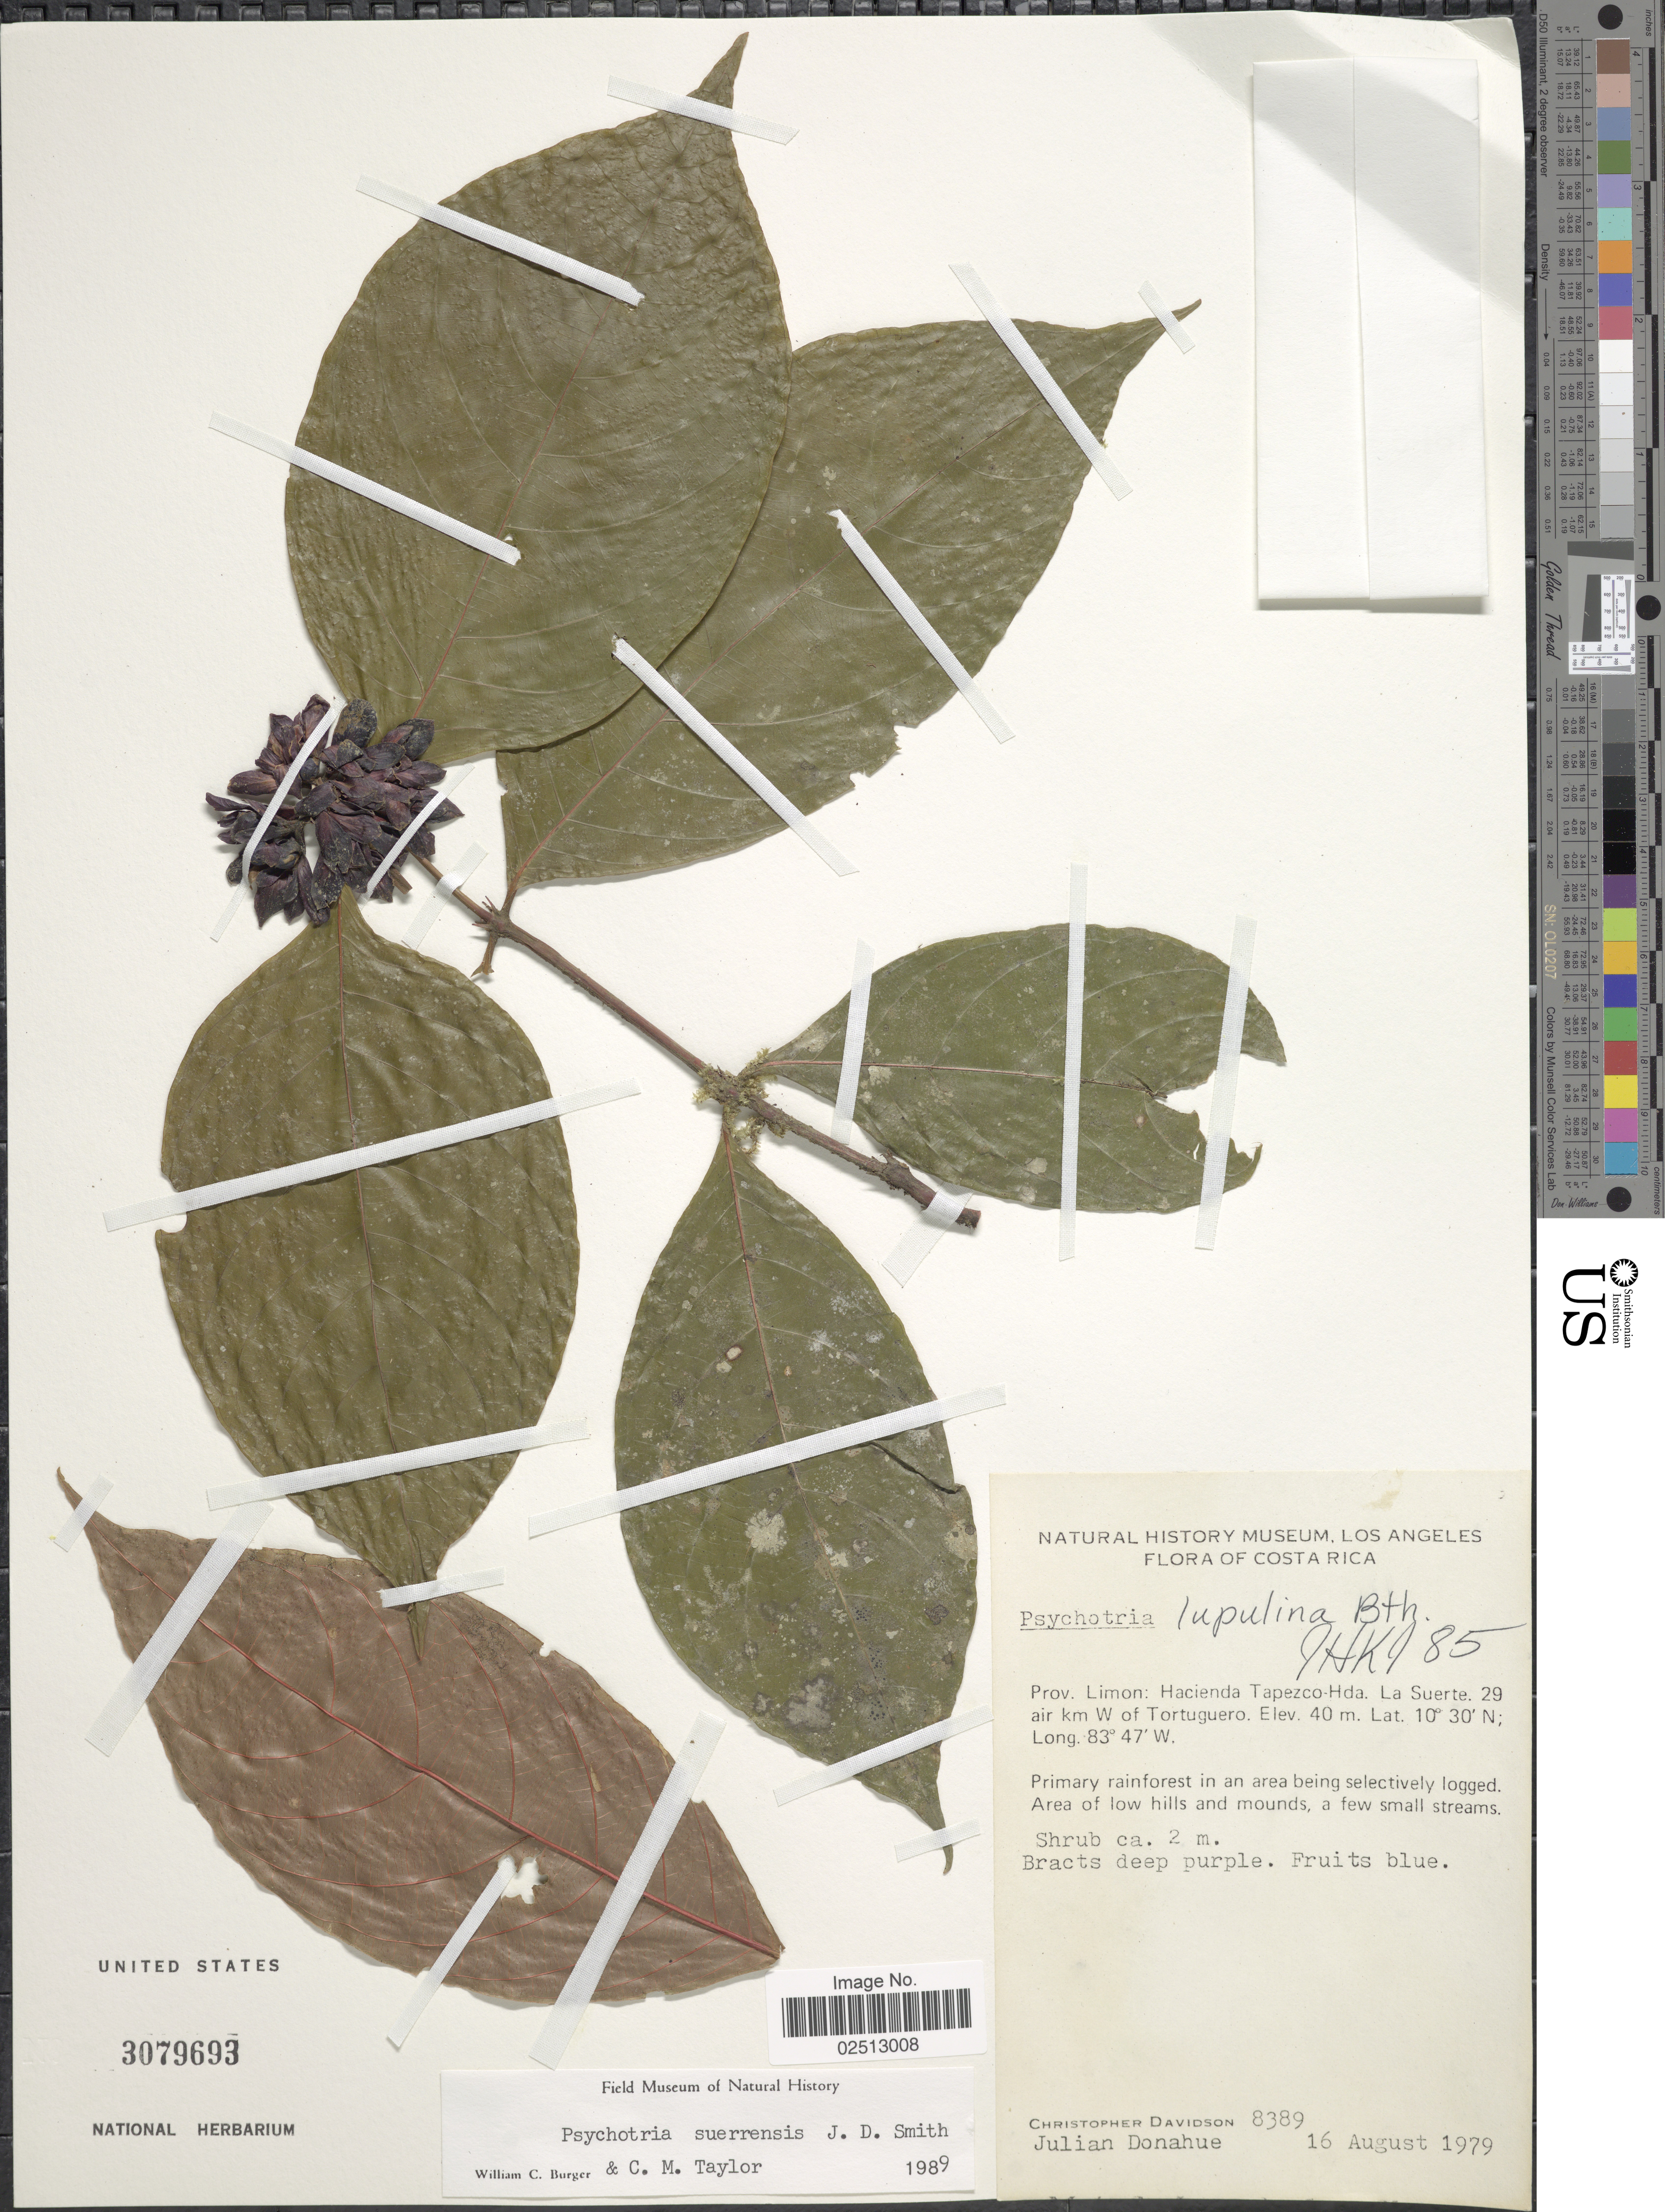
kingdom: Plantae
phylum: Tracheophyta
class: Magnoliopsida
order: Gentianales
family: Rubiaceae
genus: Psychotria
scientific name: Psychotria suerrensis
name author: Donn. Sm.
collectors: C. Davidson & J. Donahue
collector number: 8389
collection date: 1979-08-16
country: Costa Rica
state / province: Limón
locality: Prov. Limon: Hacienda Tapezco-Hda. La Suerte. 29 air km W of Tortuguero.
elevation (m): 40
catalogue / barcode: US 3079693